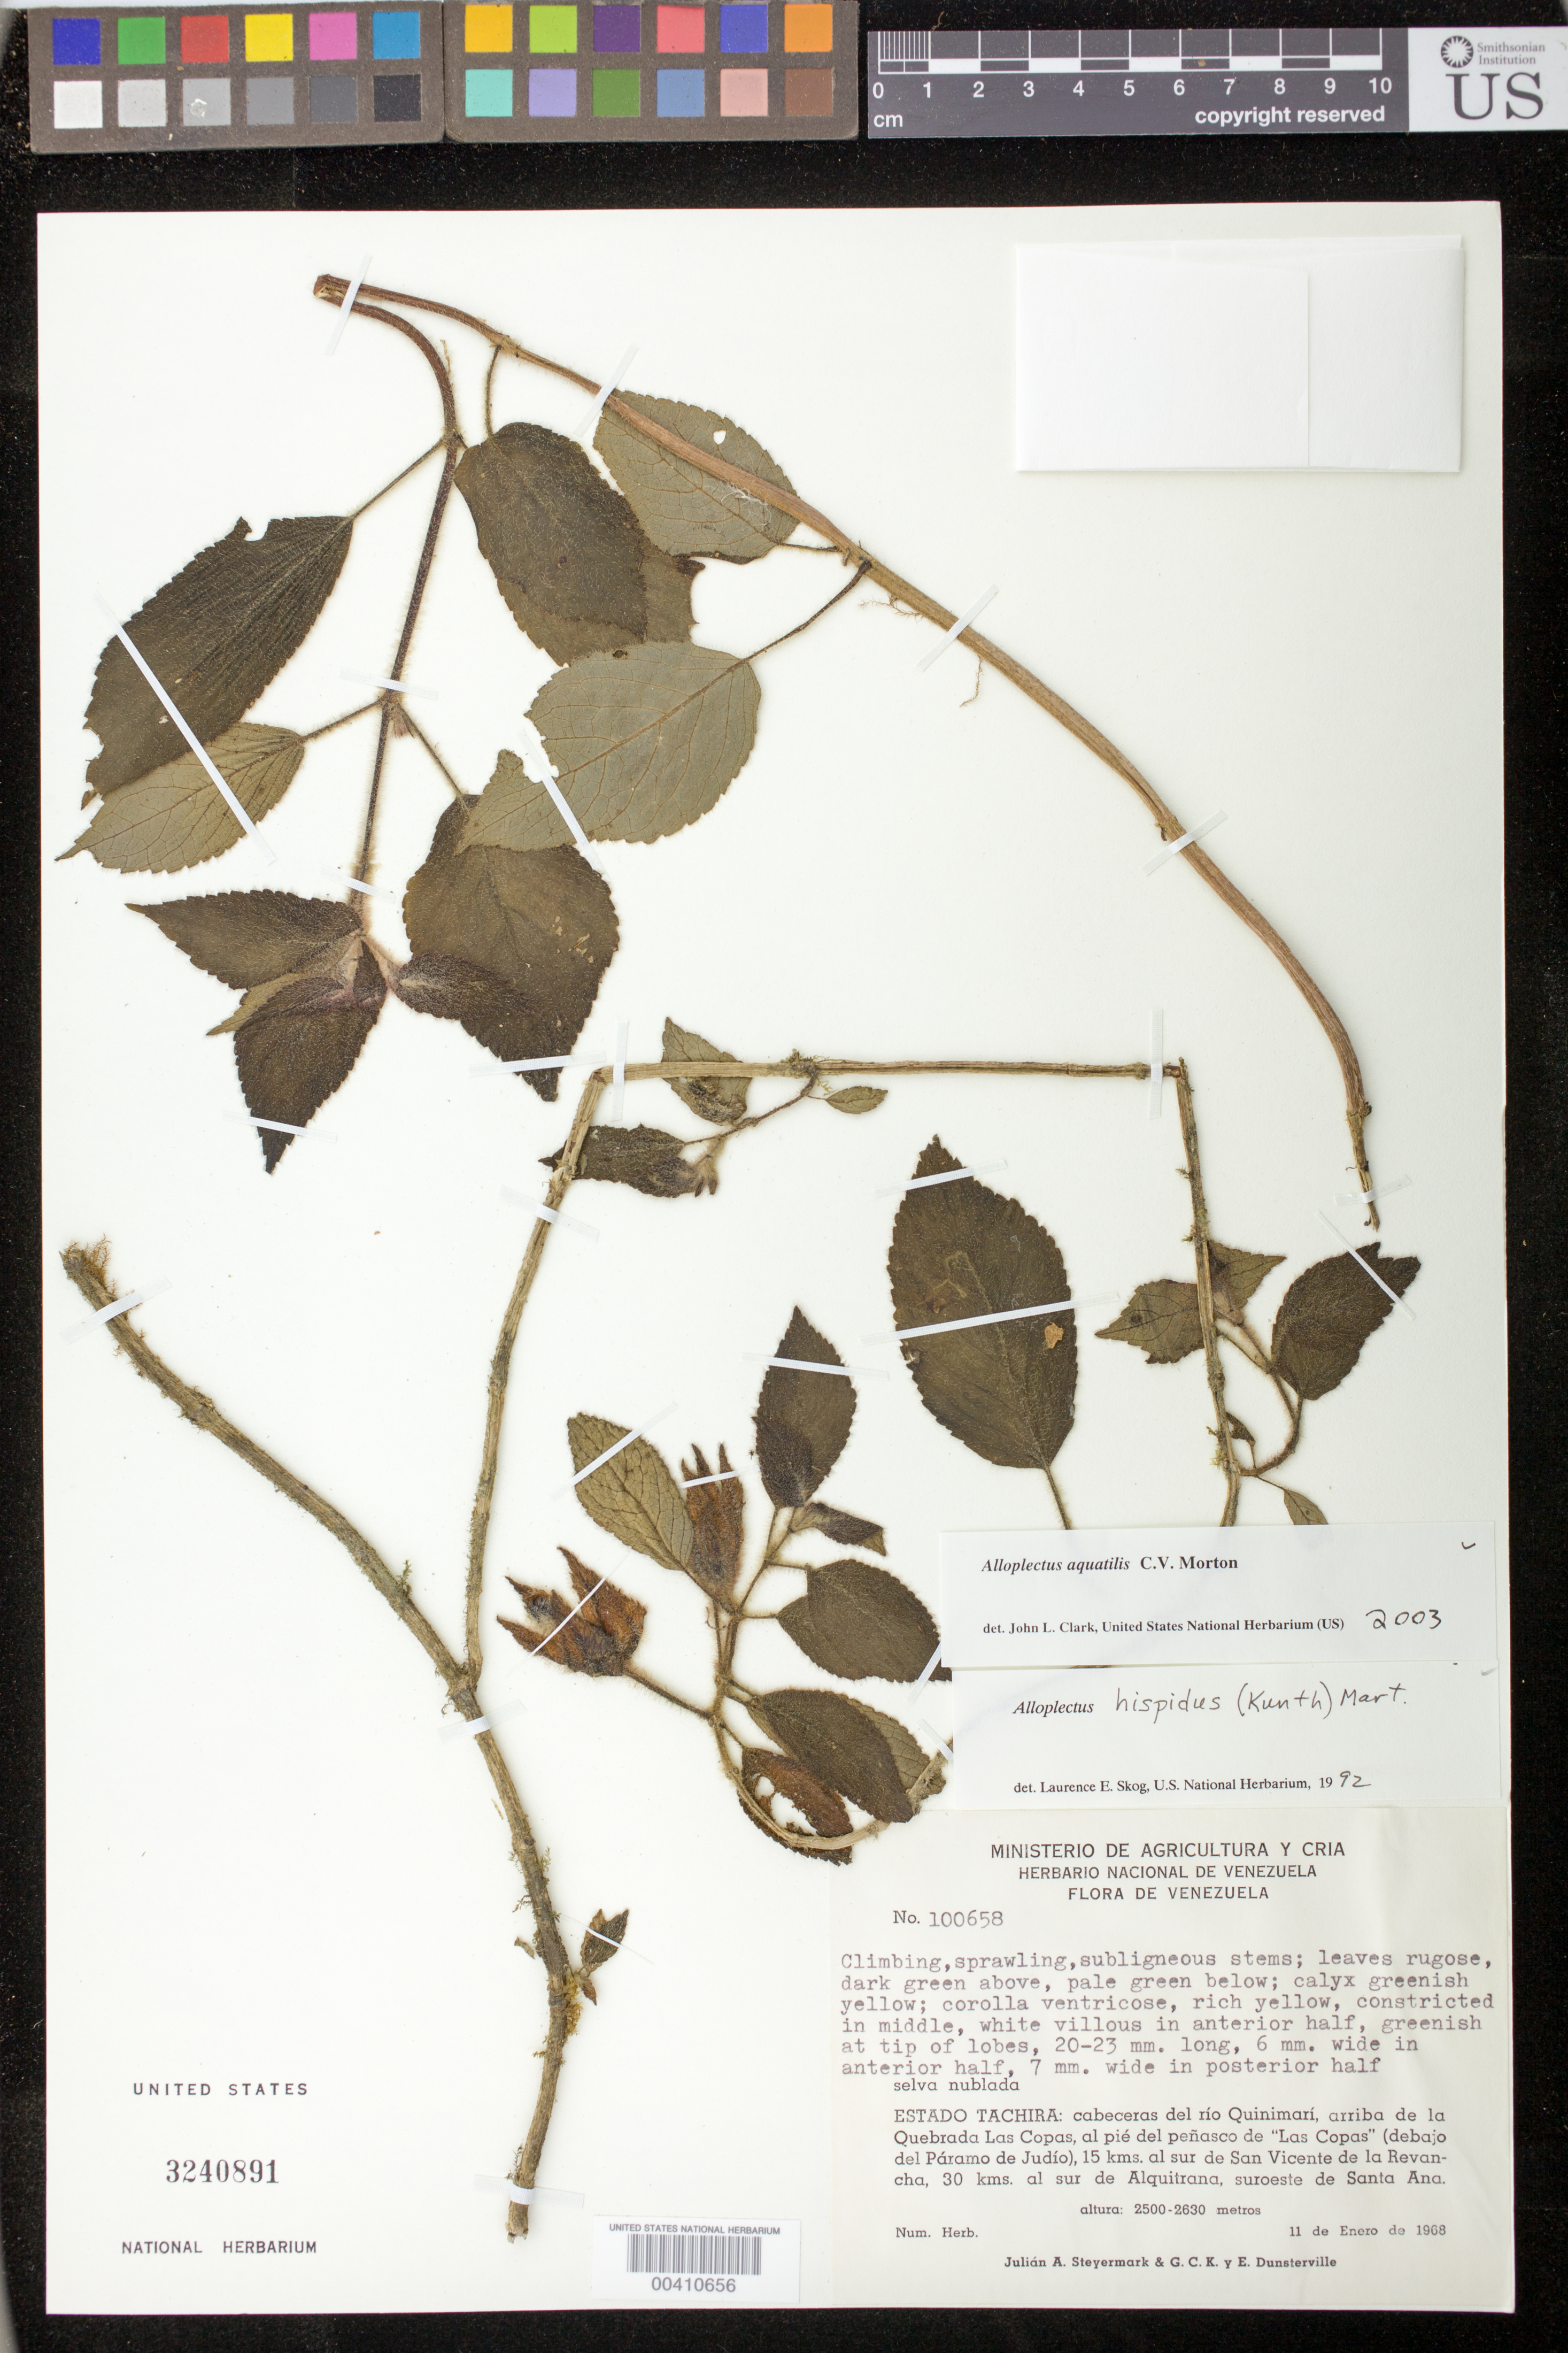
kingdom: Plantae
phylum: Tracheophyta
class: Magnoliopsida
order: Lamiales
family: Gesneriaceae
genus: Alloplectus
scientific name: Alloplectus aquatilis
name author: C.V. Morton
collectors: J. Steyermark, G. C. K. Dunsterville & E. Dunsterville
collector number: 100658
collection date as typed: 11 Jan 1968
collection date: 1968-01-11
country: Venezuela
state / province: Táchira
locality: Quebrada las Copas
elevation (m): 2500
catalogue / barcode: US 3240891